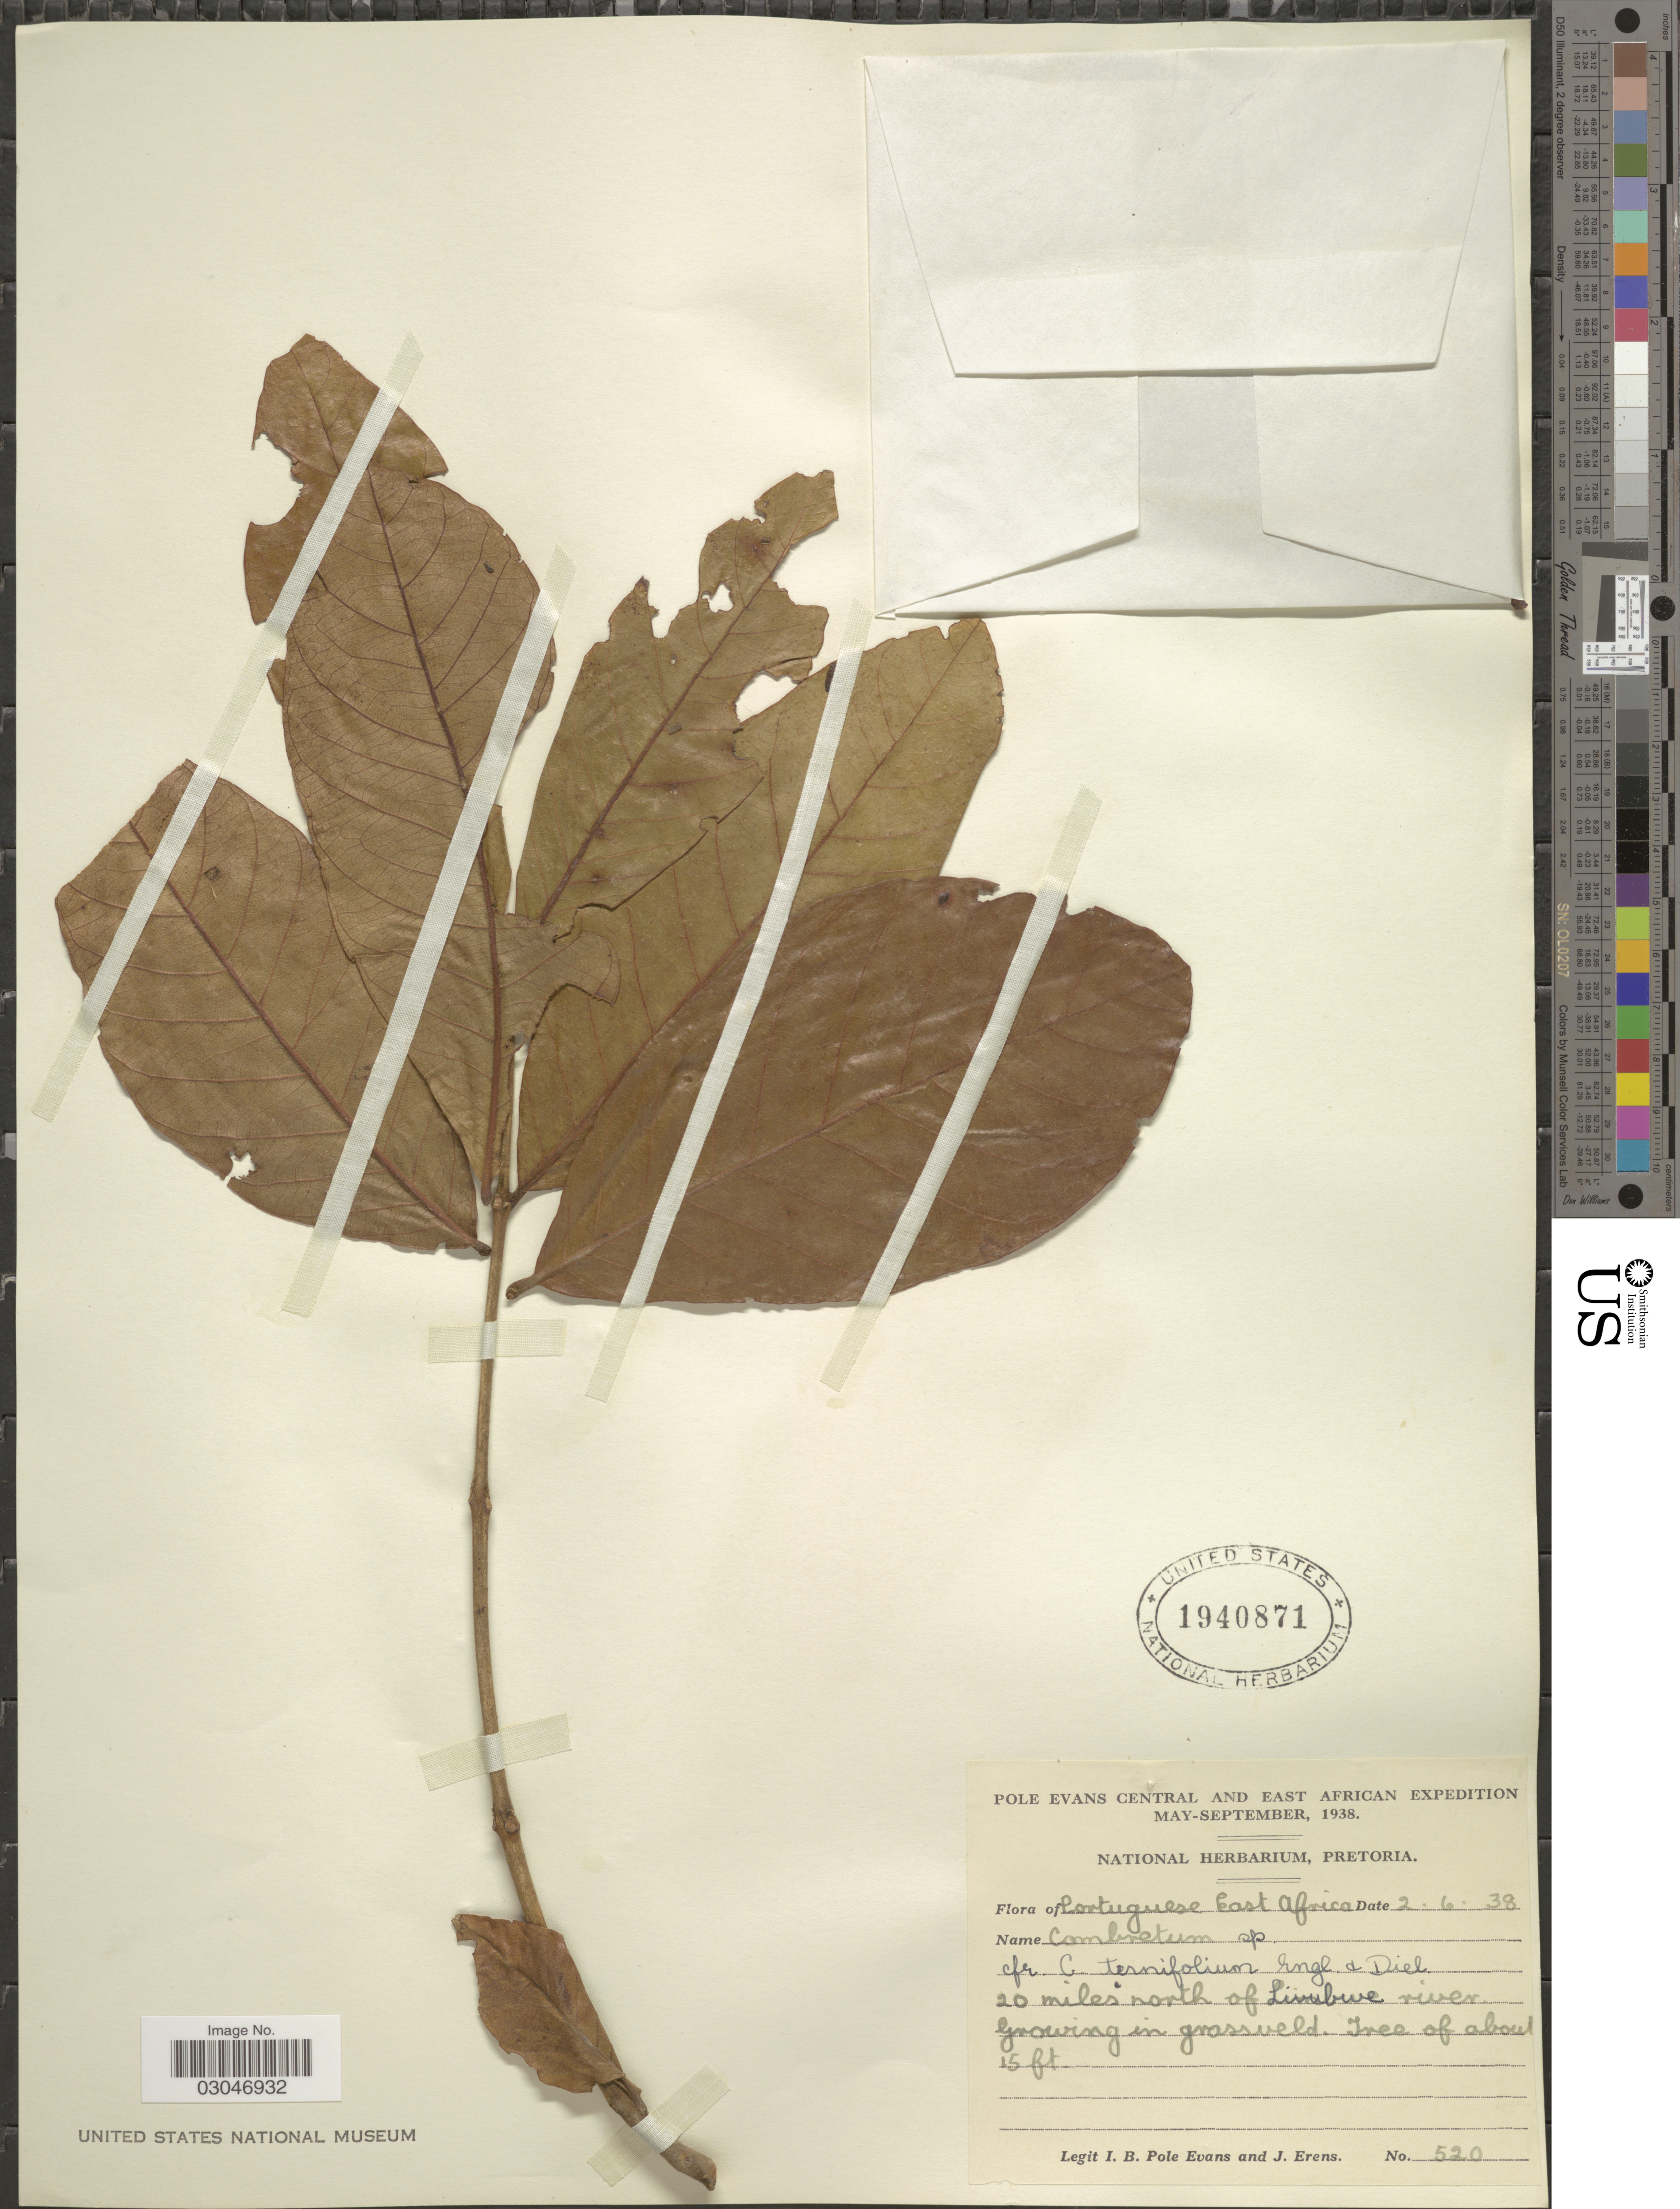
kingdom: Plantae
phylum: Tracheophyta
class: Magnoliopsida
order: Myrtales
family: Combretaceae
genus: Combretum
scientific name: Combretum sp.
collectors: I. B. Pole-Evans & J. Erens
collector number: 520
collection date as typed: Transcribed d/m/y: 2/6/38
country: Mozambique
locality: Central and East African, Portuguese East Africa, 20 miles north of Livubwe river.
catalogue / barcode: US 1940871